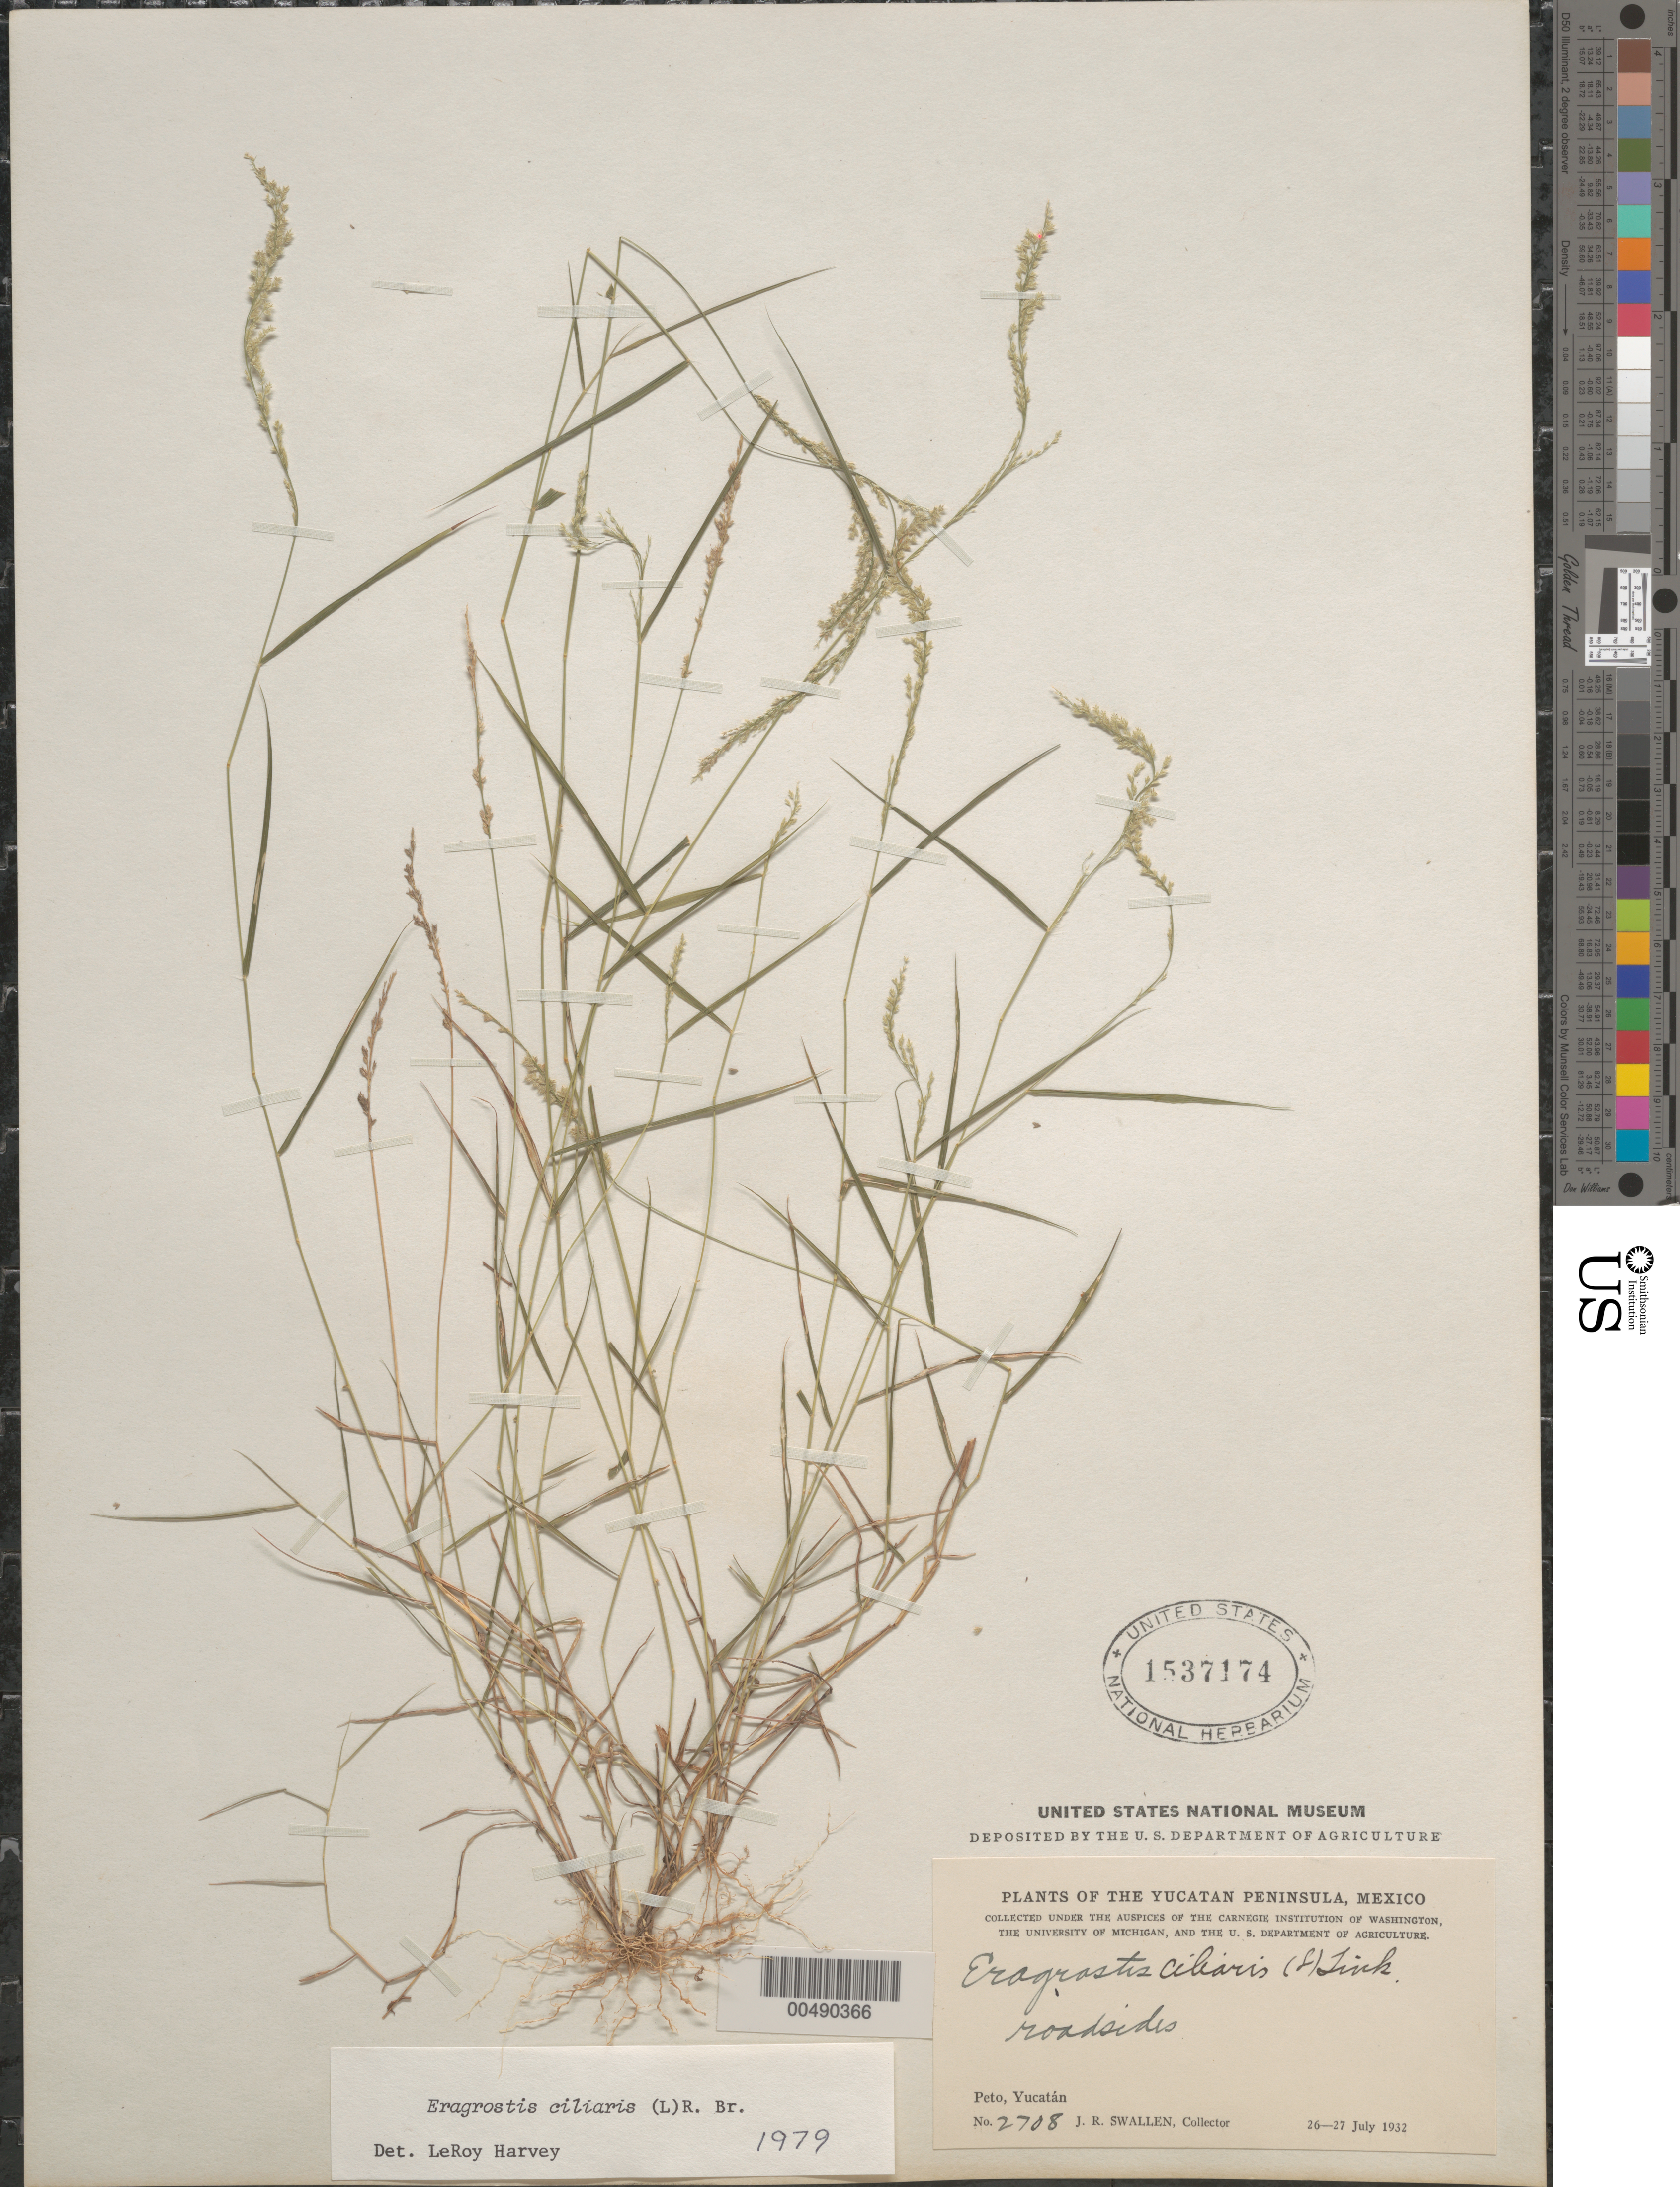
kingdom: Plantae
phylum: Tracheophyta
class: Liliopsida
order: Poales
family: Poaceae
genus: Eragrostis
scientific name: Eragrostis ciliaris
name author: (L.) R. Br.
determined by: Harvey, L. H.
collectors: J. R. Swallen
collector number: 2708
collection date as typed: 26 Jul 1932 to 27 Jul 1932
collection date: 1932-07-26/1932-07-27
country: Mexico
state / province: Yucatan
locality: Peto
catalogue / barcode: US 1537174